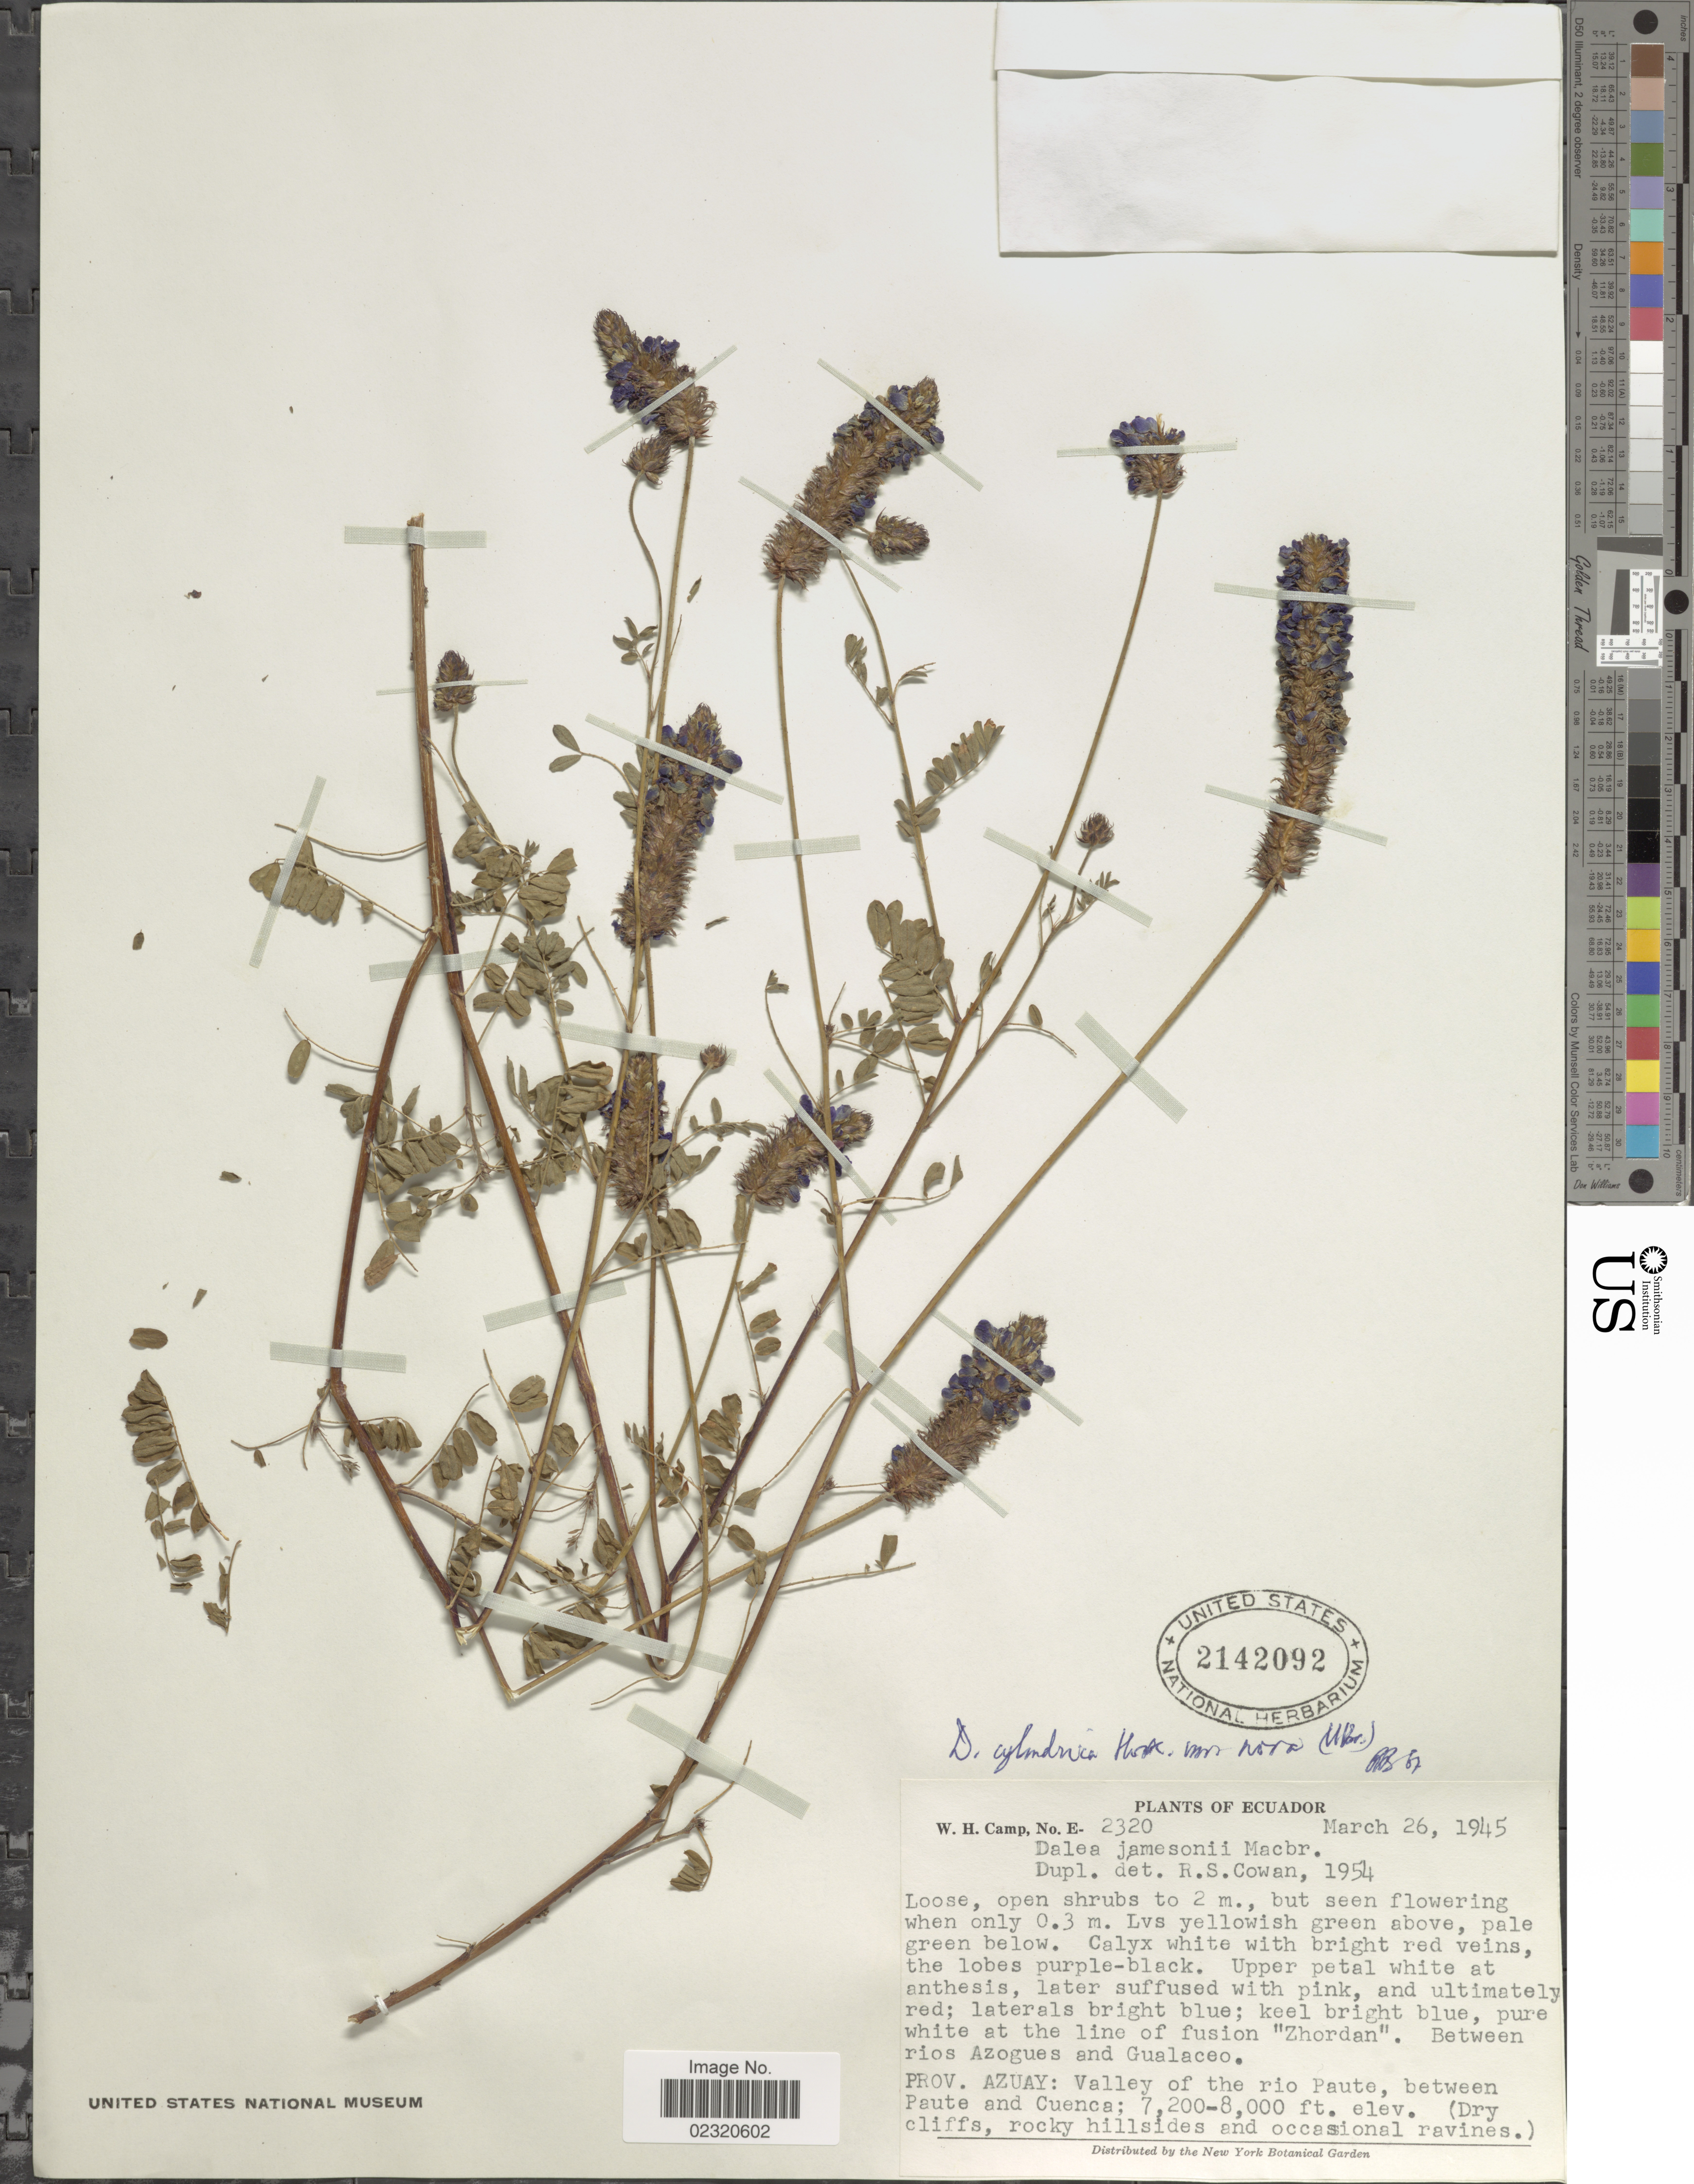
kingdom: Plantae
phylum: Tracheophyta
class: Magnoliopsida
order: Fabales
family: Fabaceae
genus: Dalea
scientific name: Dalea cylindrica var. nova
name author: (Ulbr.) Barneby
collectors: W. H. Camp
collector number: E2320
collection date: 1945-03-26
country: Ecuador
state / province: Azuay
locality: Between rios Azogues and Gualaceo. Valley of the rio Paute, between Paute and Cuenca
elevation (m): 2195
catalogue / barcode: US 2142092